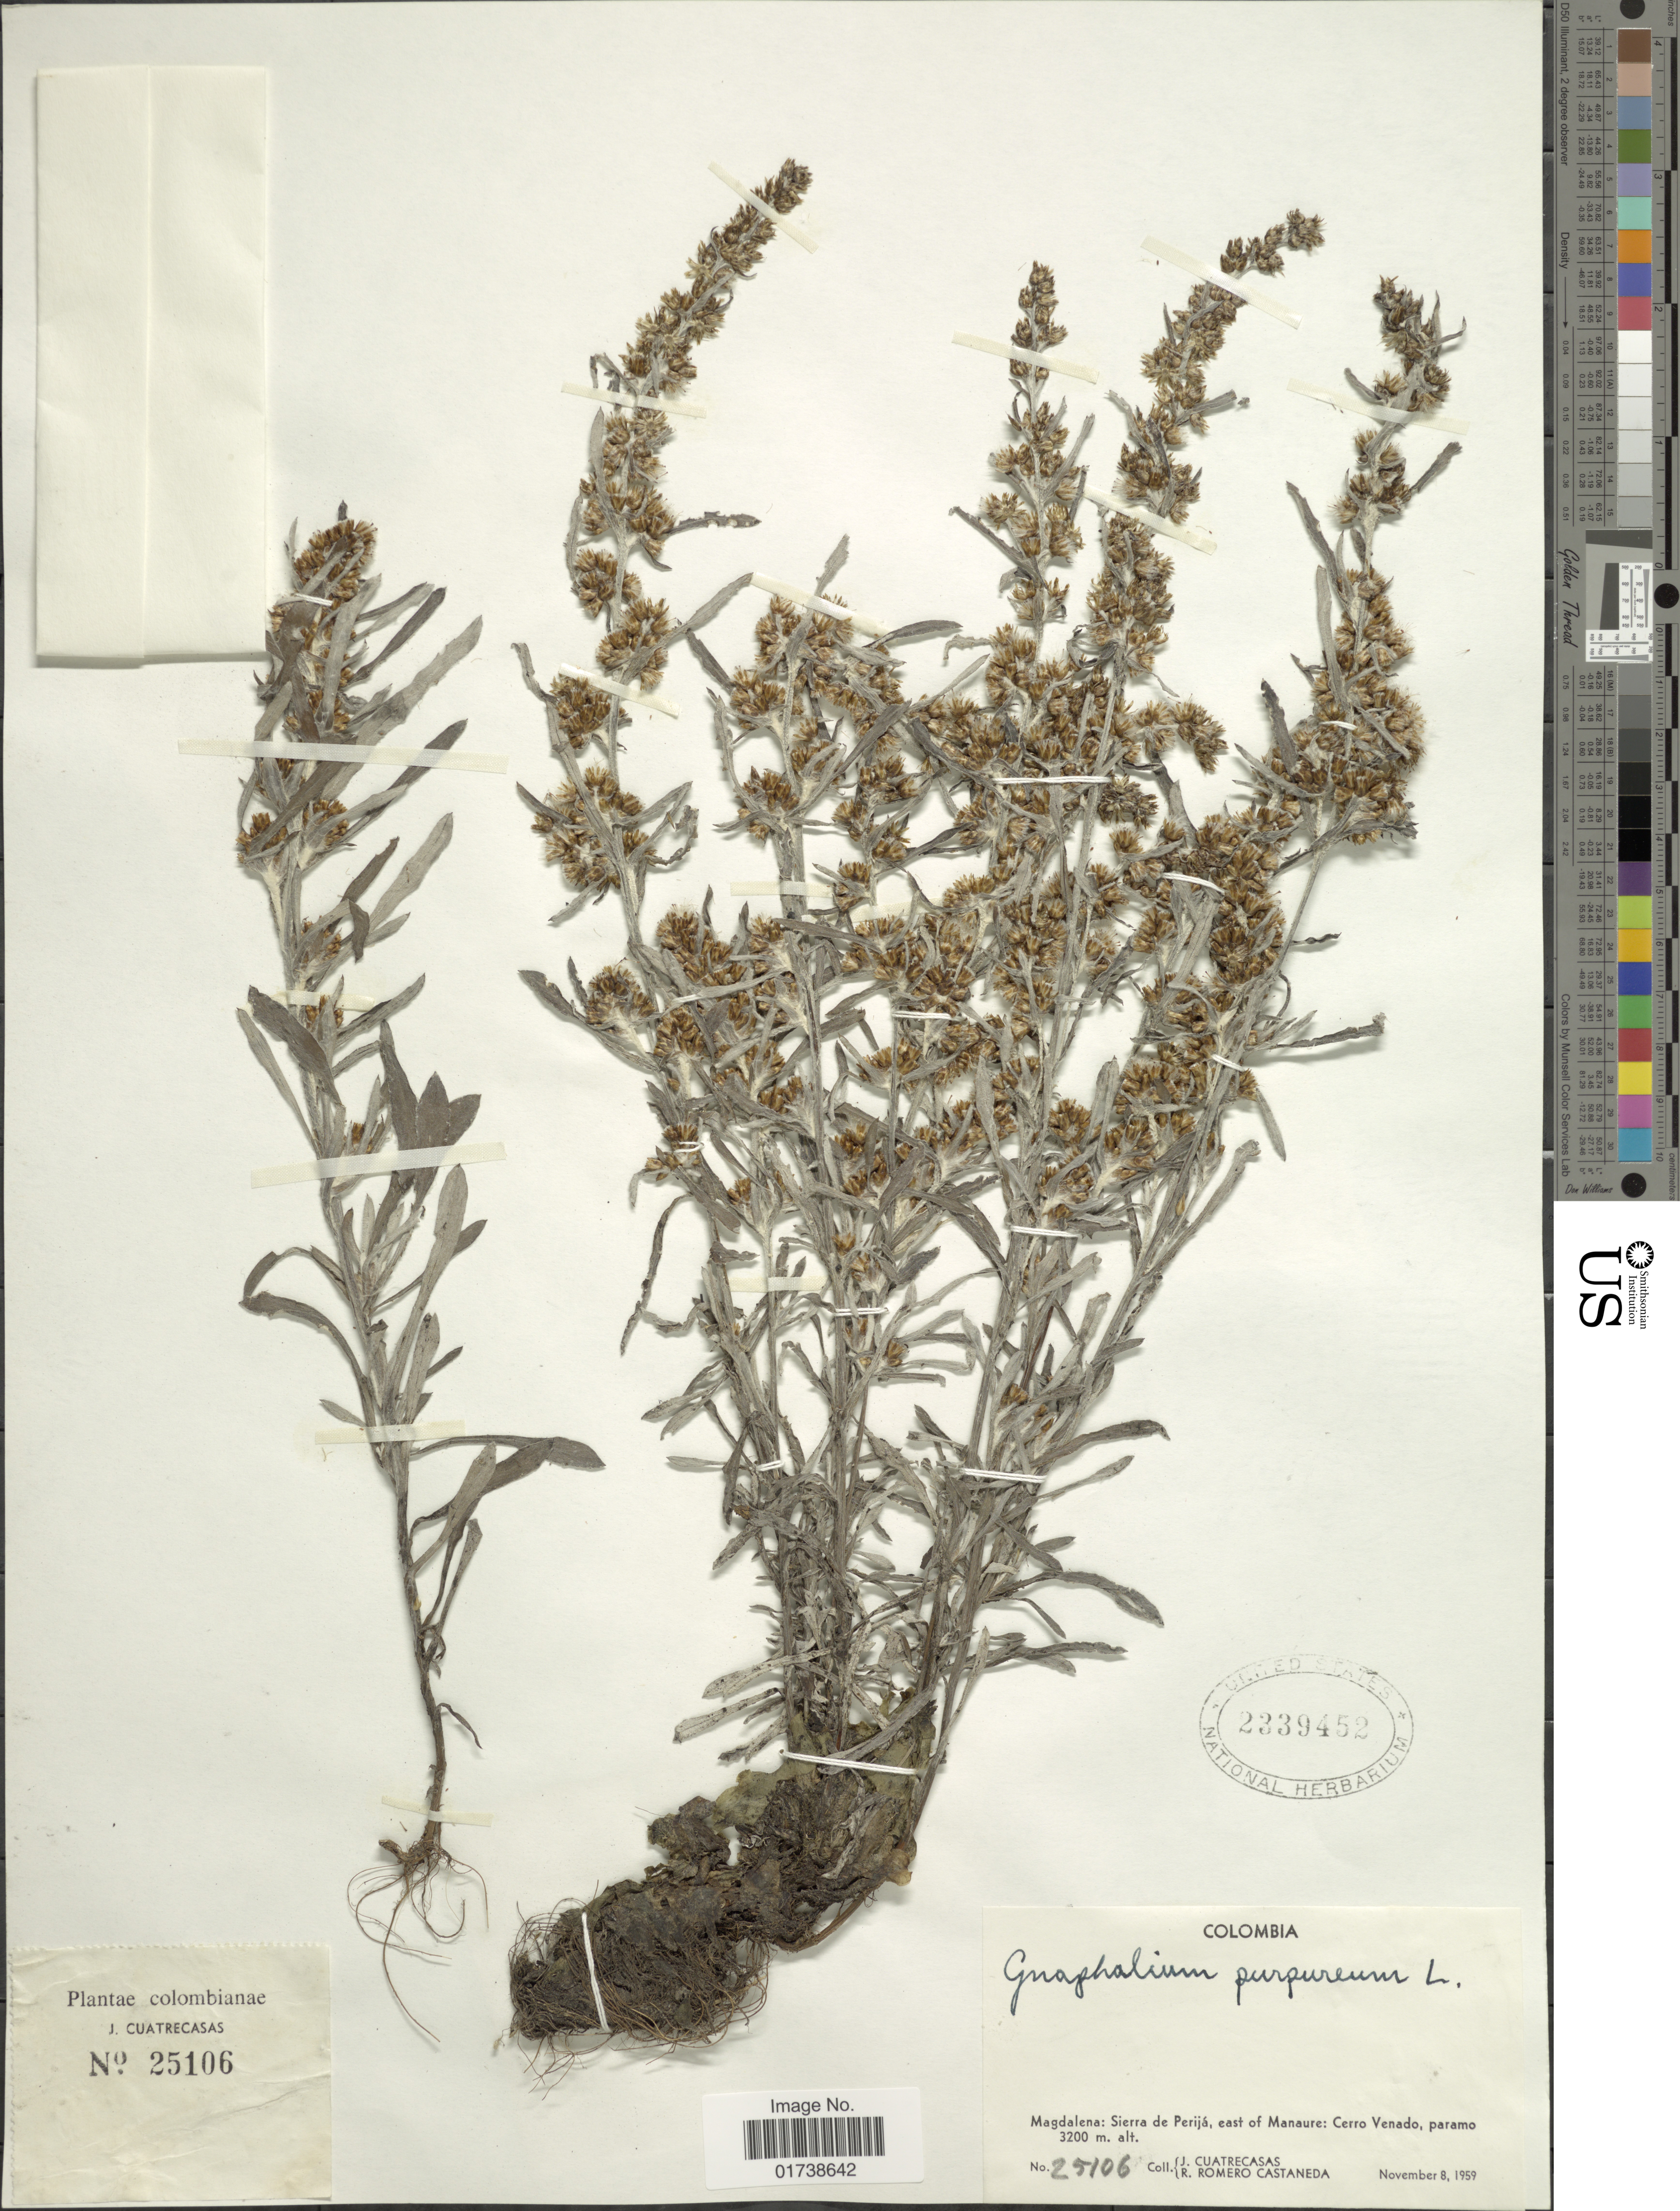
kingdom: Plantae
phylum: Tracheophyta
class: Magnoliopsida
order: Asterales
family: Asteraceae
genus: Gamochaeta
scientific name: Gamochaeta purpurea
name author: (L.) Cabrera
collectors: J. Cuatrecasas & R. Romero Castañeda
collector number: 25106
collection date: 1959-11-08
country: Colombia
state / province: Magdalena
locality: Sierra de Perija, east of Manaure, Cerro Venado, paramo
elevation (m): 3200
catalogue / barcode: US 2339452